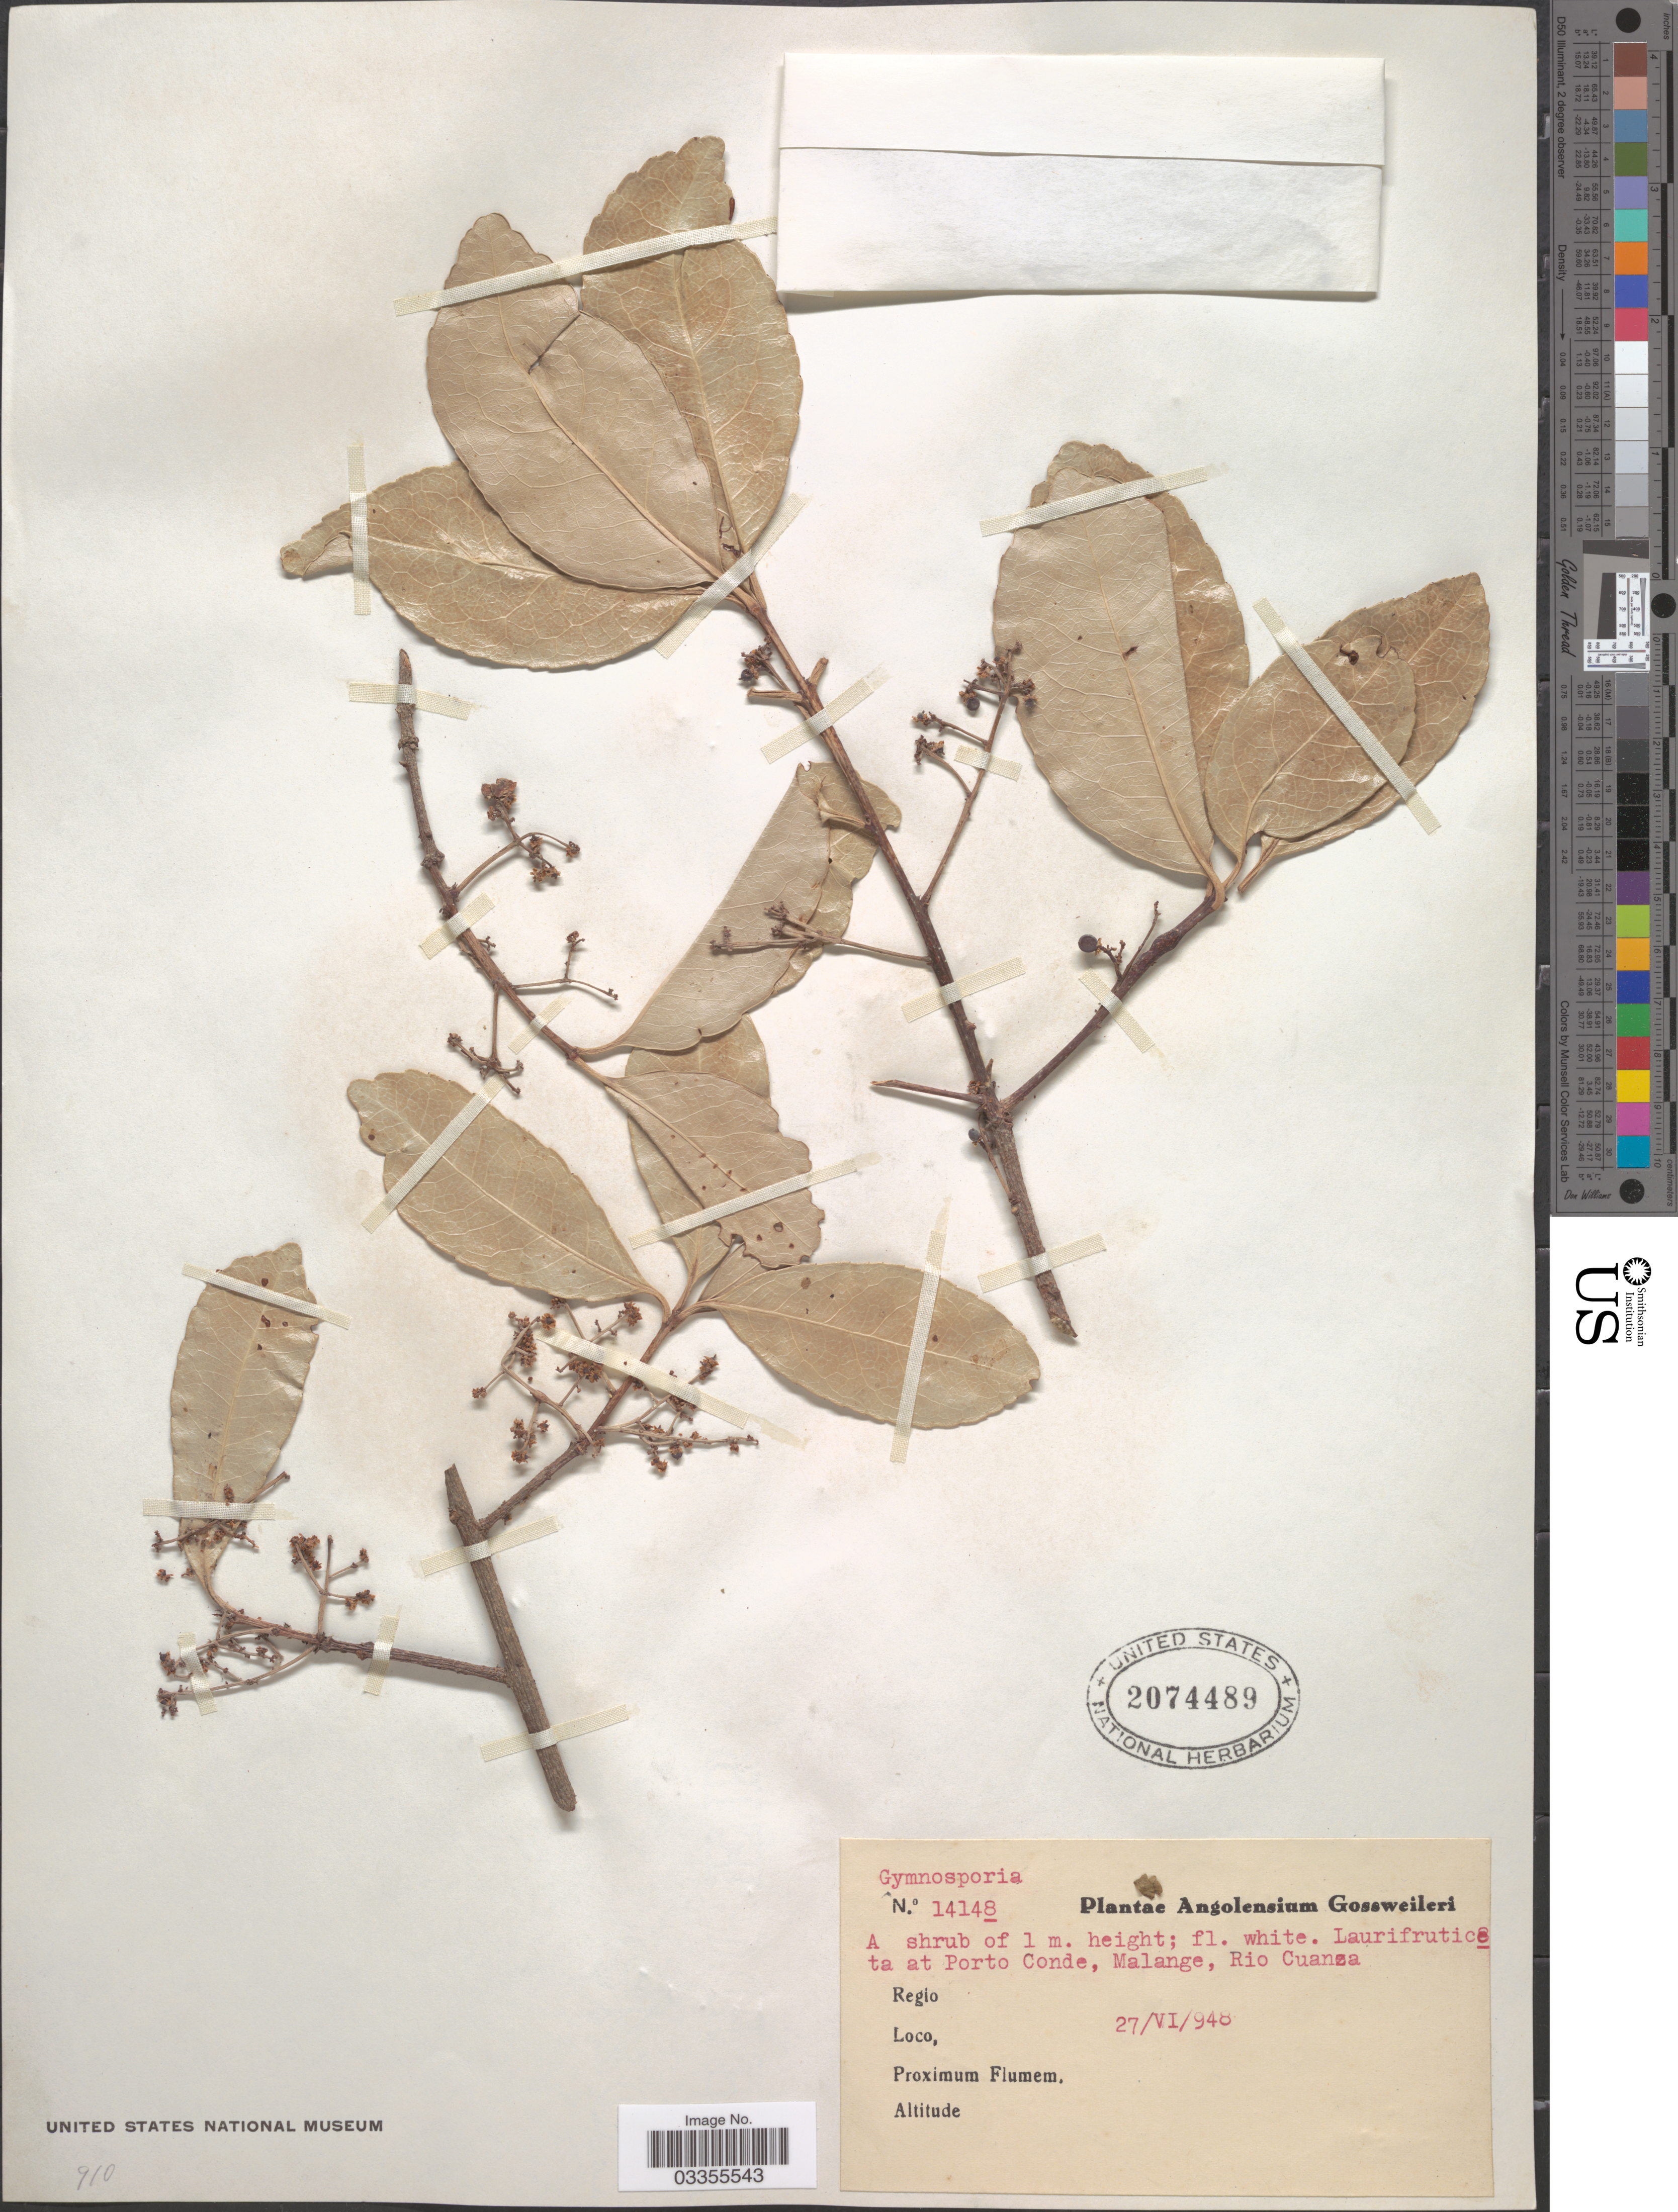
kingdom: Plantae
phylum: Tracheophyta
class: Magnoliopsida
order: Celastrales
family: Celastraceae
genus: Gymnosporia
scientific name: Gymnosporia sp.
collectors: -. Gossweiler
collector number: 14148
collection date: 1948-06-27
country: Angola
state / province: Malange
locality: At Porto Conde, Malange, Rio Cuanza.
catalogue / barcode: US 2074489